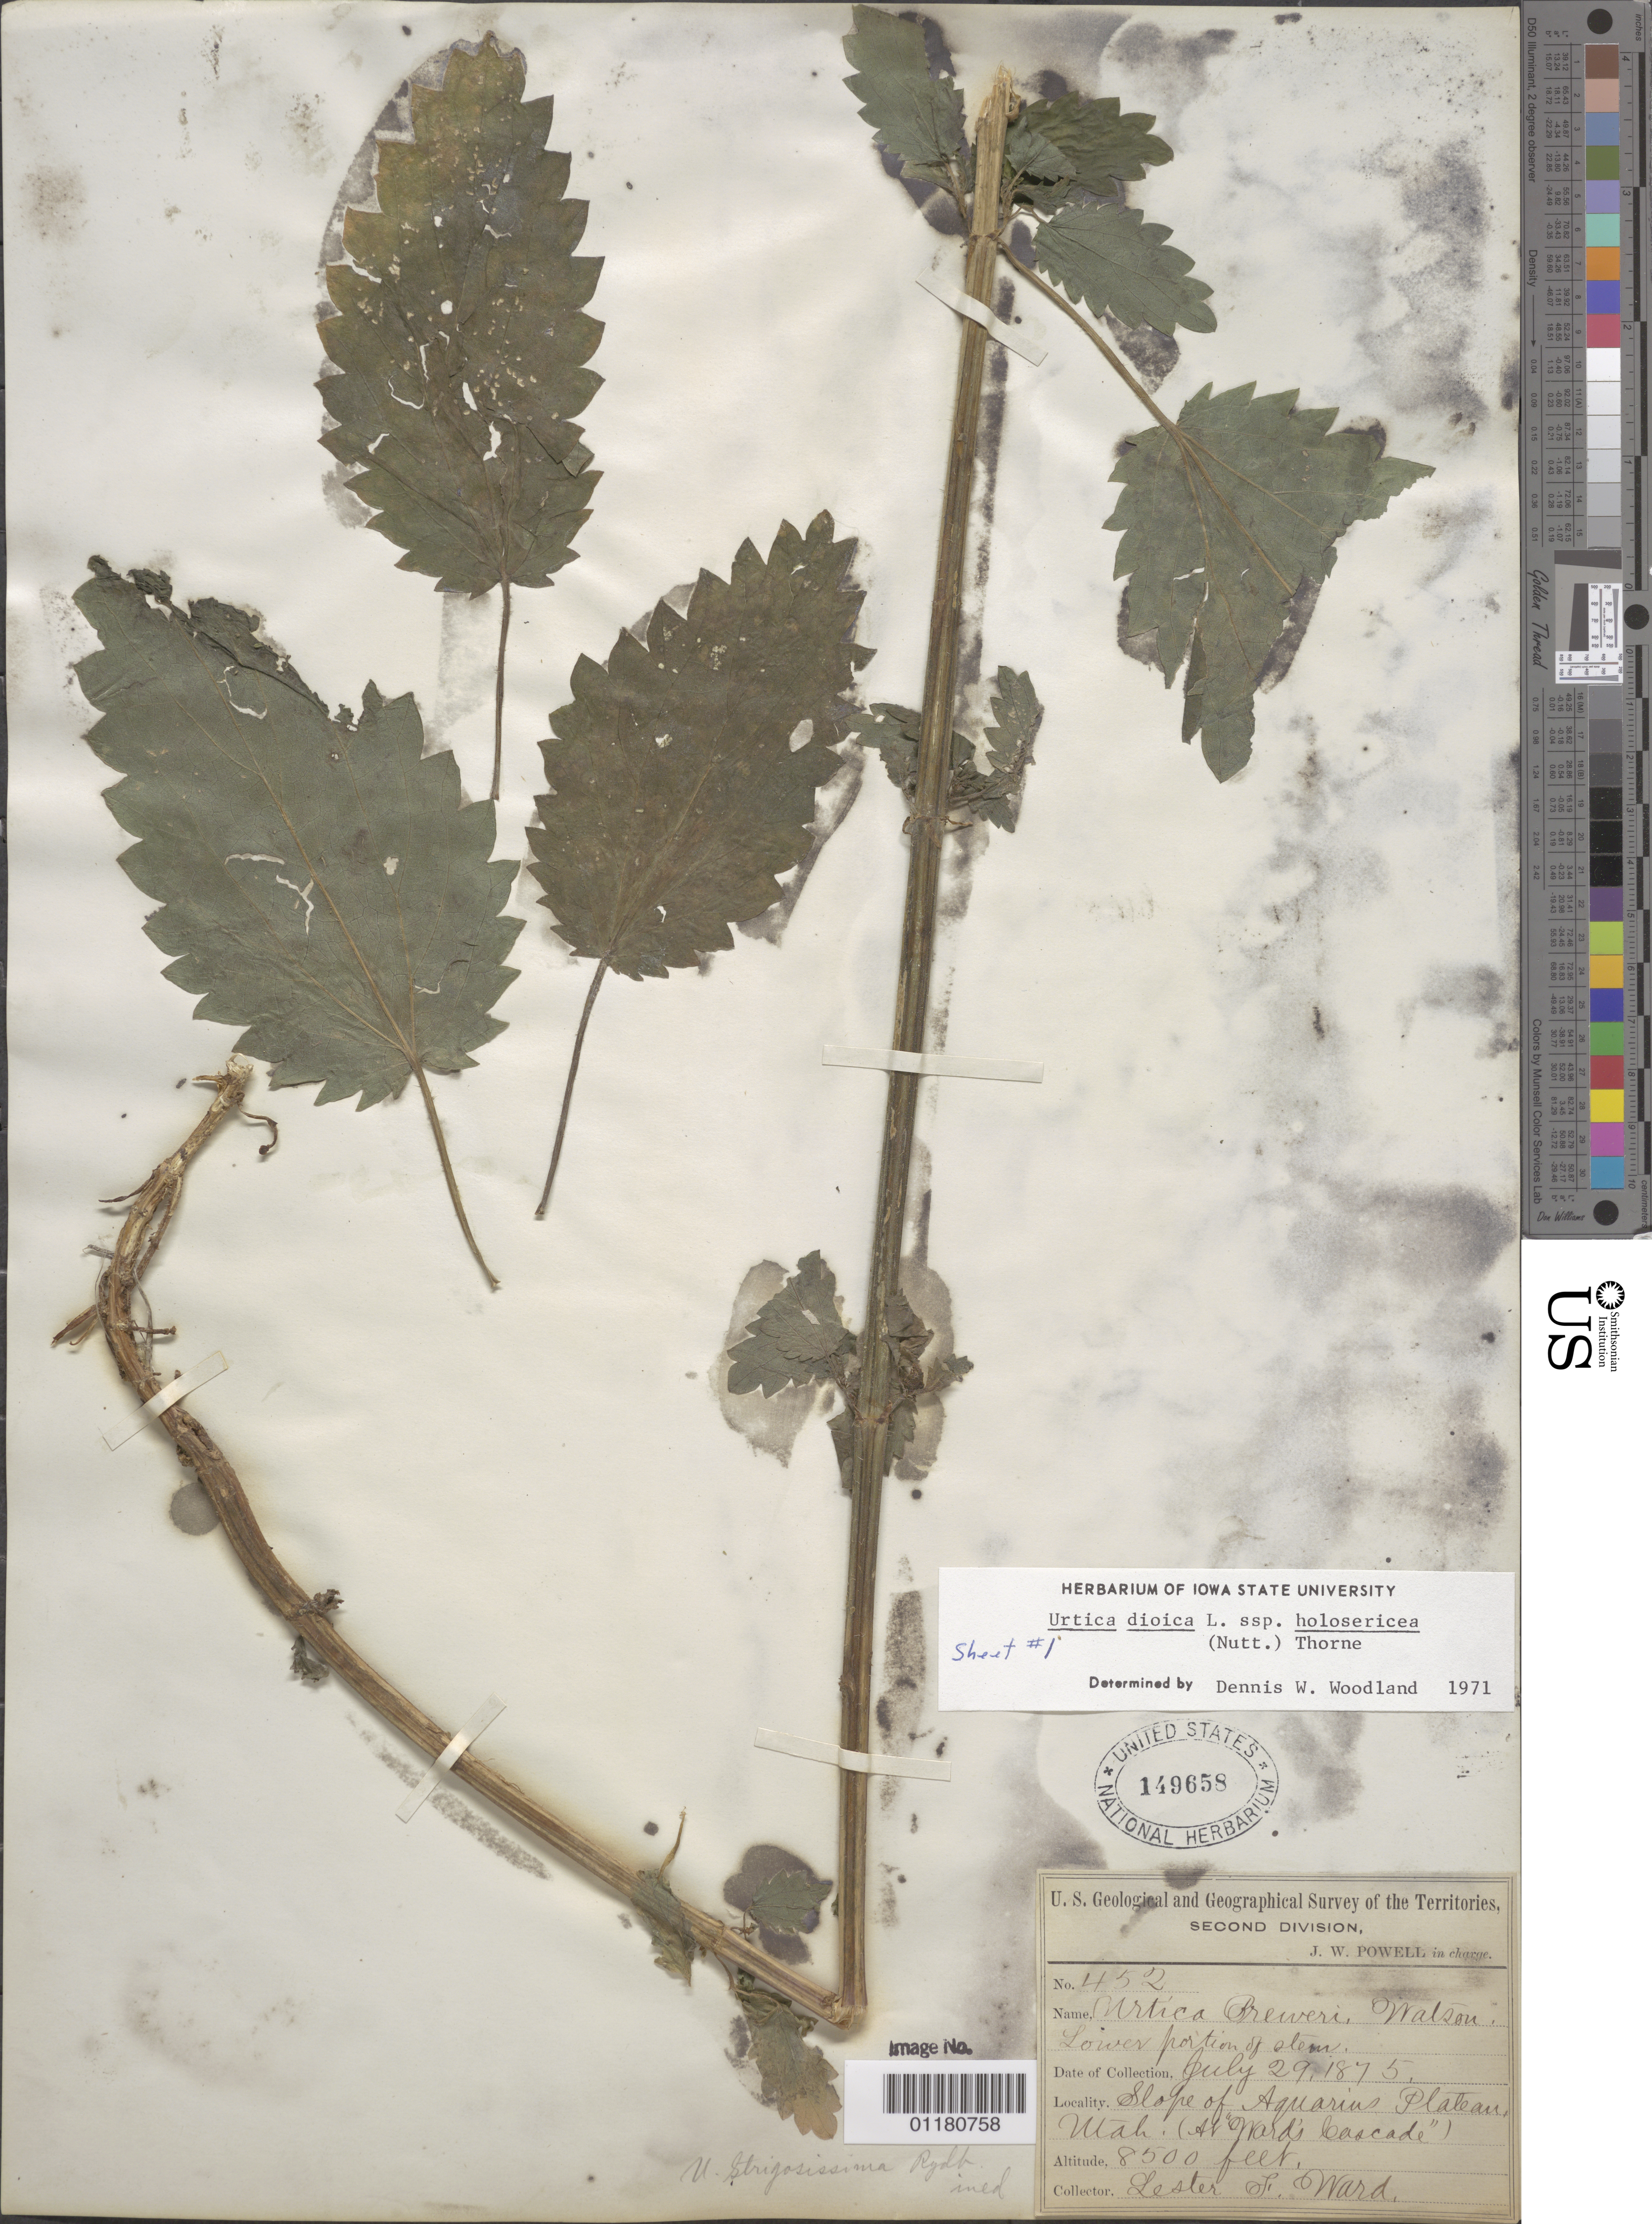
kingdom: Plantae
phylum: Tracheophyta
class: Magnoliopsida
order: Rosales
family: Urticaceae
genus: Urtica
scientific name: Urtica dioica subsp. holosericea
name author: (Nutt.) Thorne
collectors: L. F. Ward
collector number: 452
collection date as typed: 29 Jul 1875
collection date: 1875-07-29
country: United States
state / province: Utah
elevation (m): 2591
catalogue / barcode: US 149658